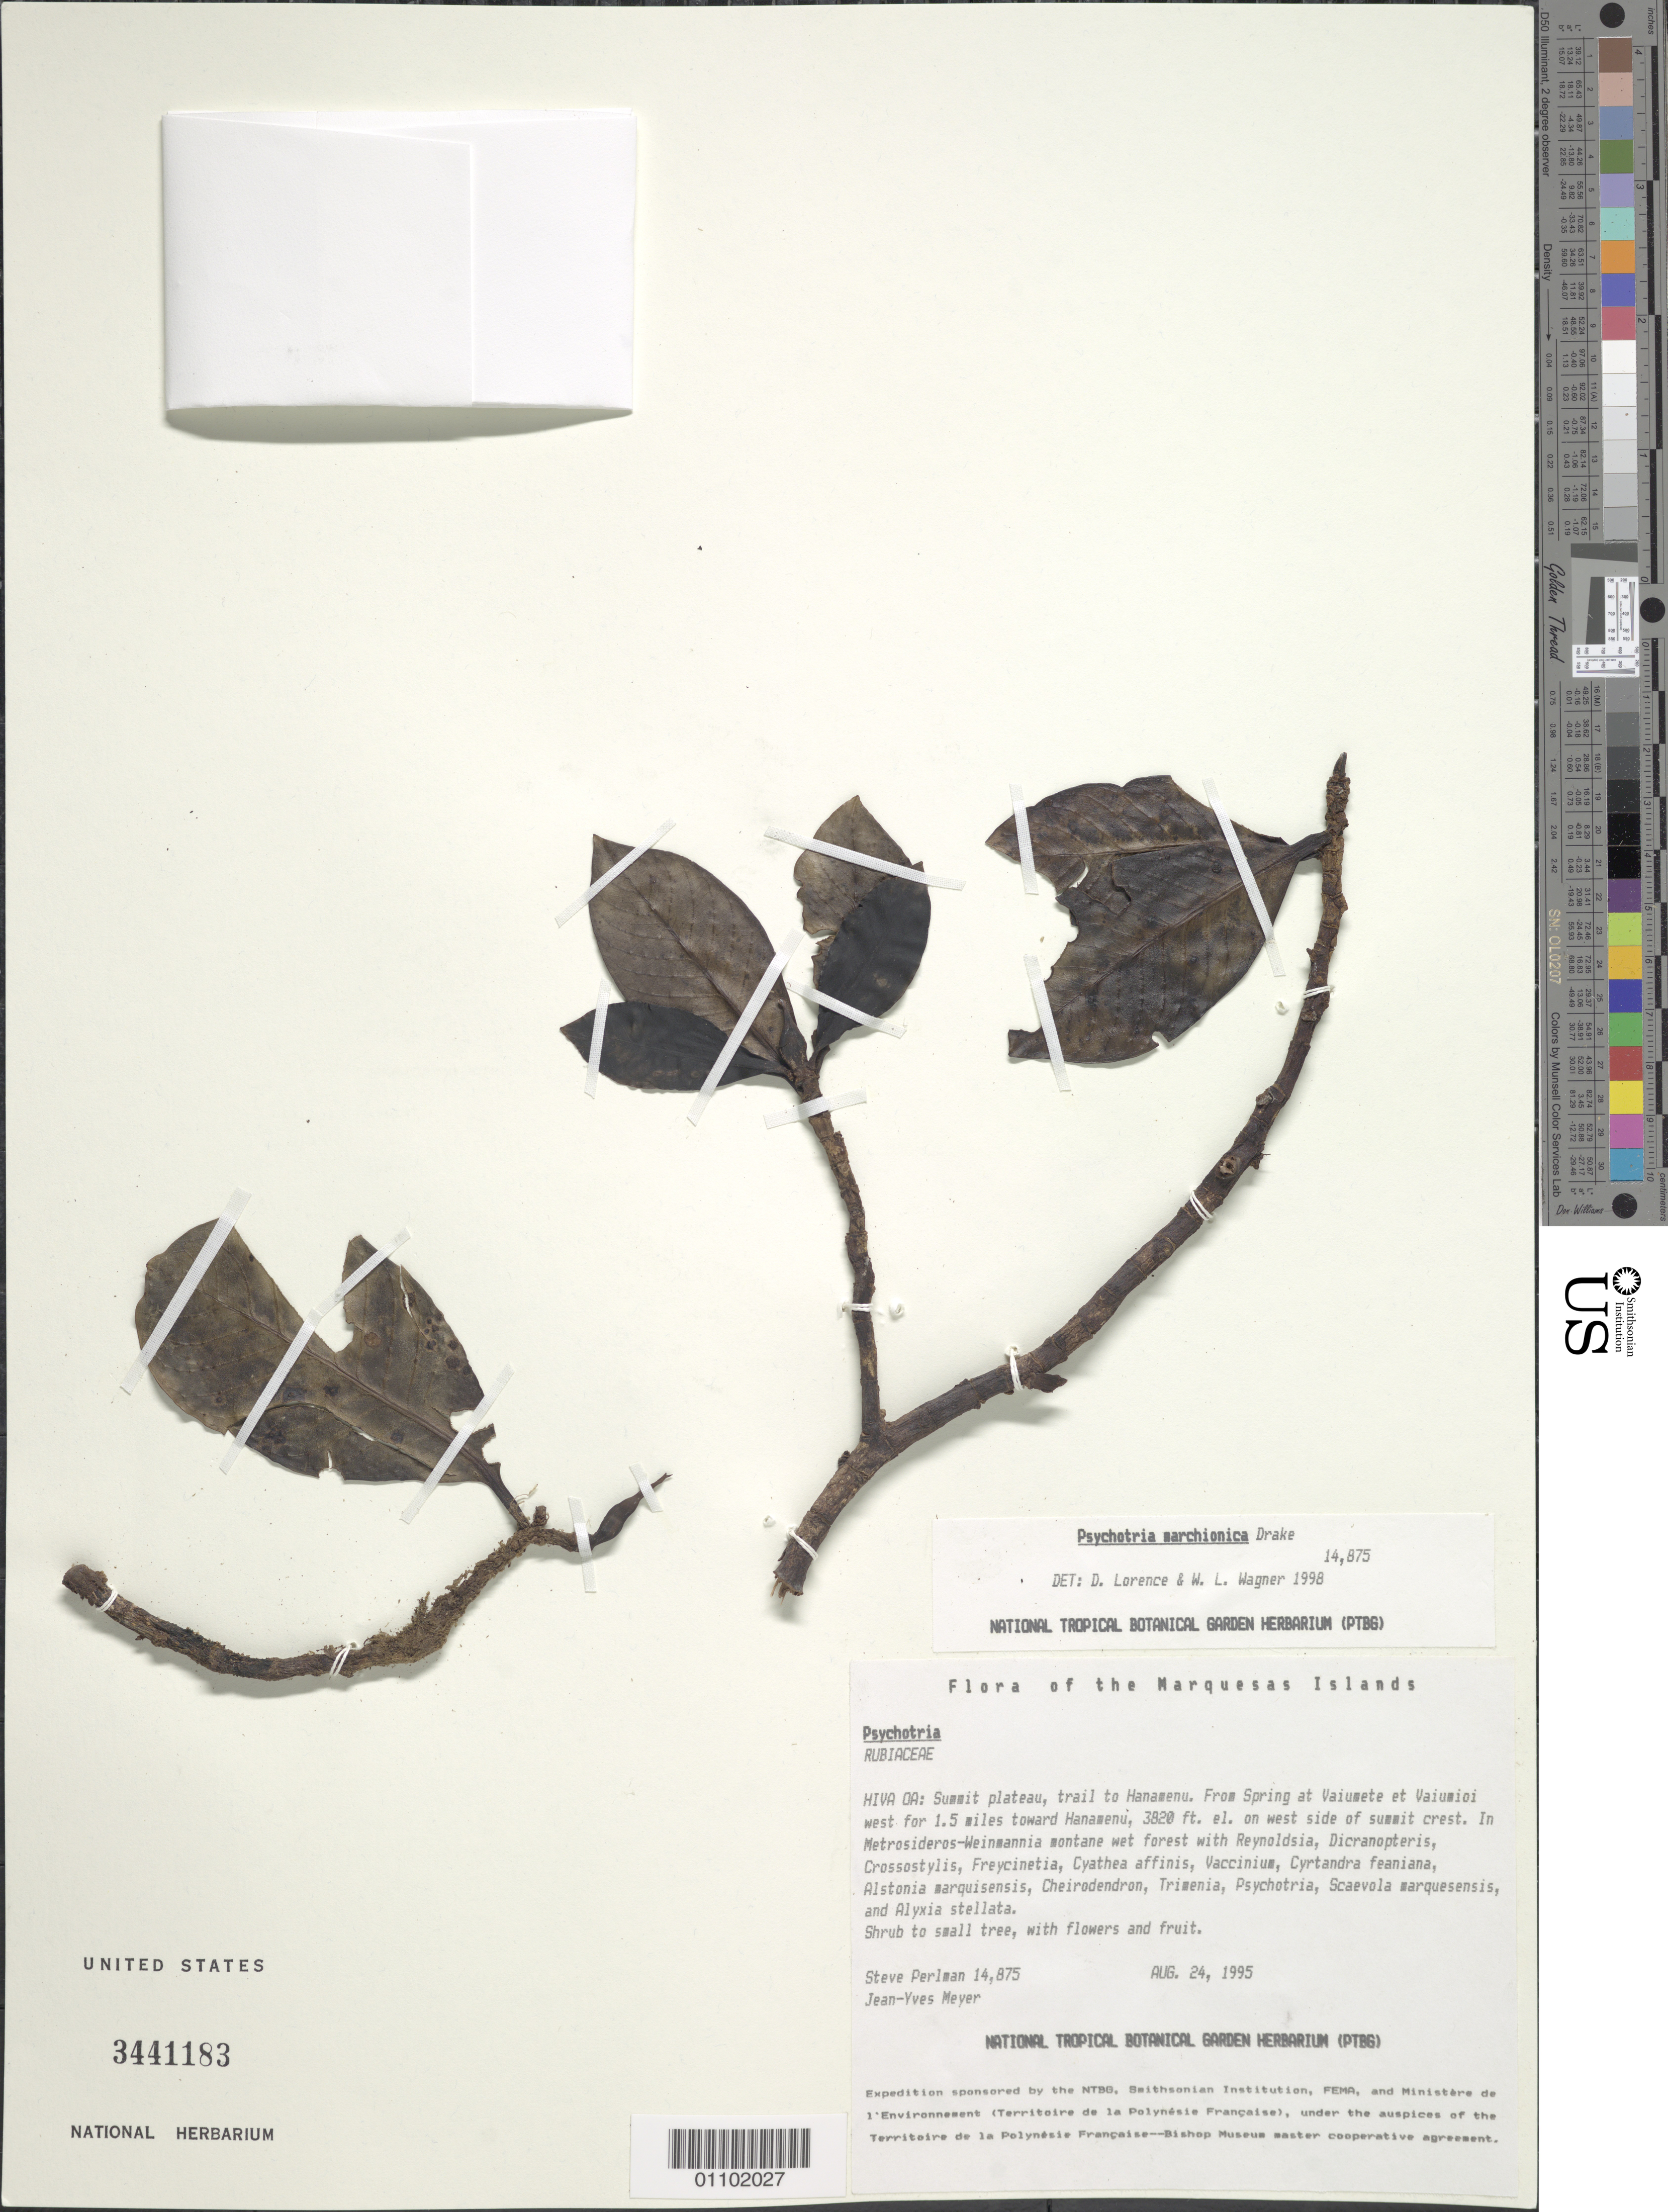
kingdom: Plantae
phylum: Tracheophyta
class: Magnoliopsida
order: Gentianales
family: Rubiaceae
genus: Psychotria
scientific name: Psychotria marchionica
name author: Drake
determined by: Lorence, David H.; Wagner, W. H.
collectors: S. P. Perlman & J.-Y. Meyer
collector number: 14875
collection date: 1995-08-24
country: French Polynesia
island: Hiva Oa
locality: Summit plateau, trail to Hanamenu, from Spring at Vaiumete et Vaiumioi W for 1.5 miles toward Hanamenu, on W side of summit crest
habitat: In Metrosideros - Weinmannia montane wet forest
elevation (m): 1164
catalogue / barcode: US 3441183